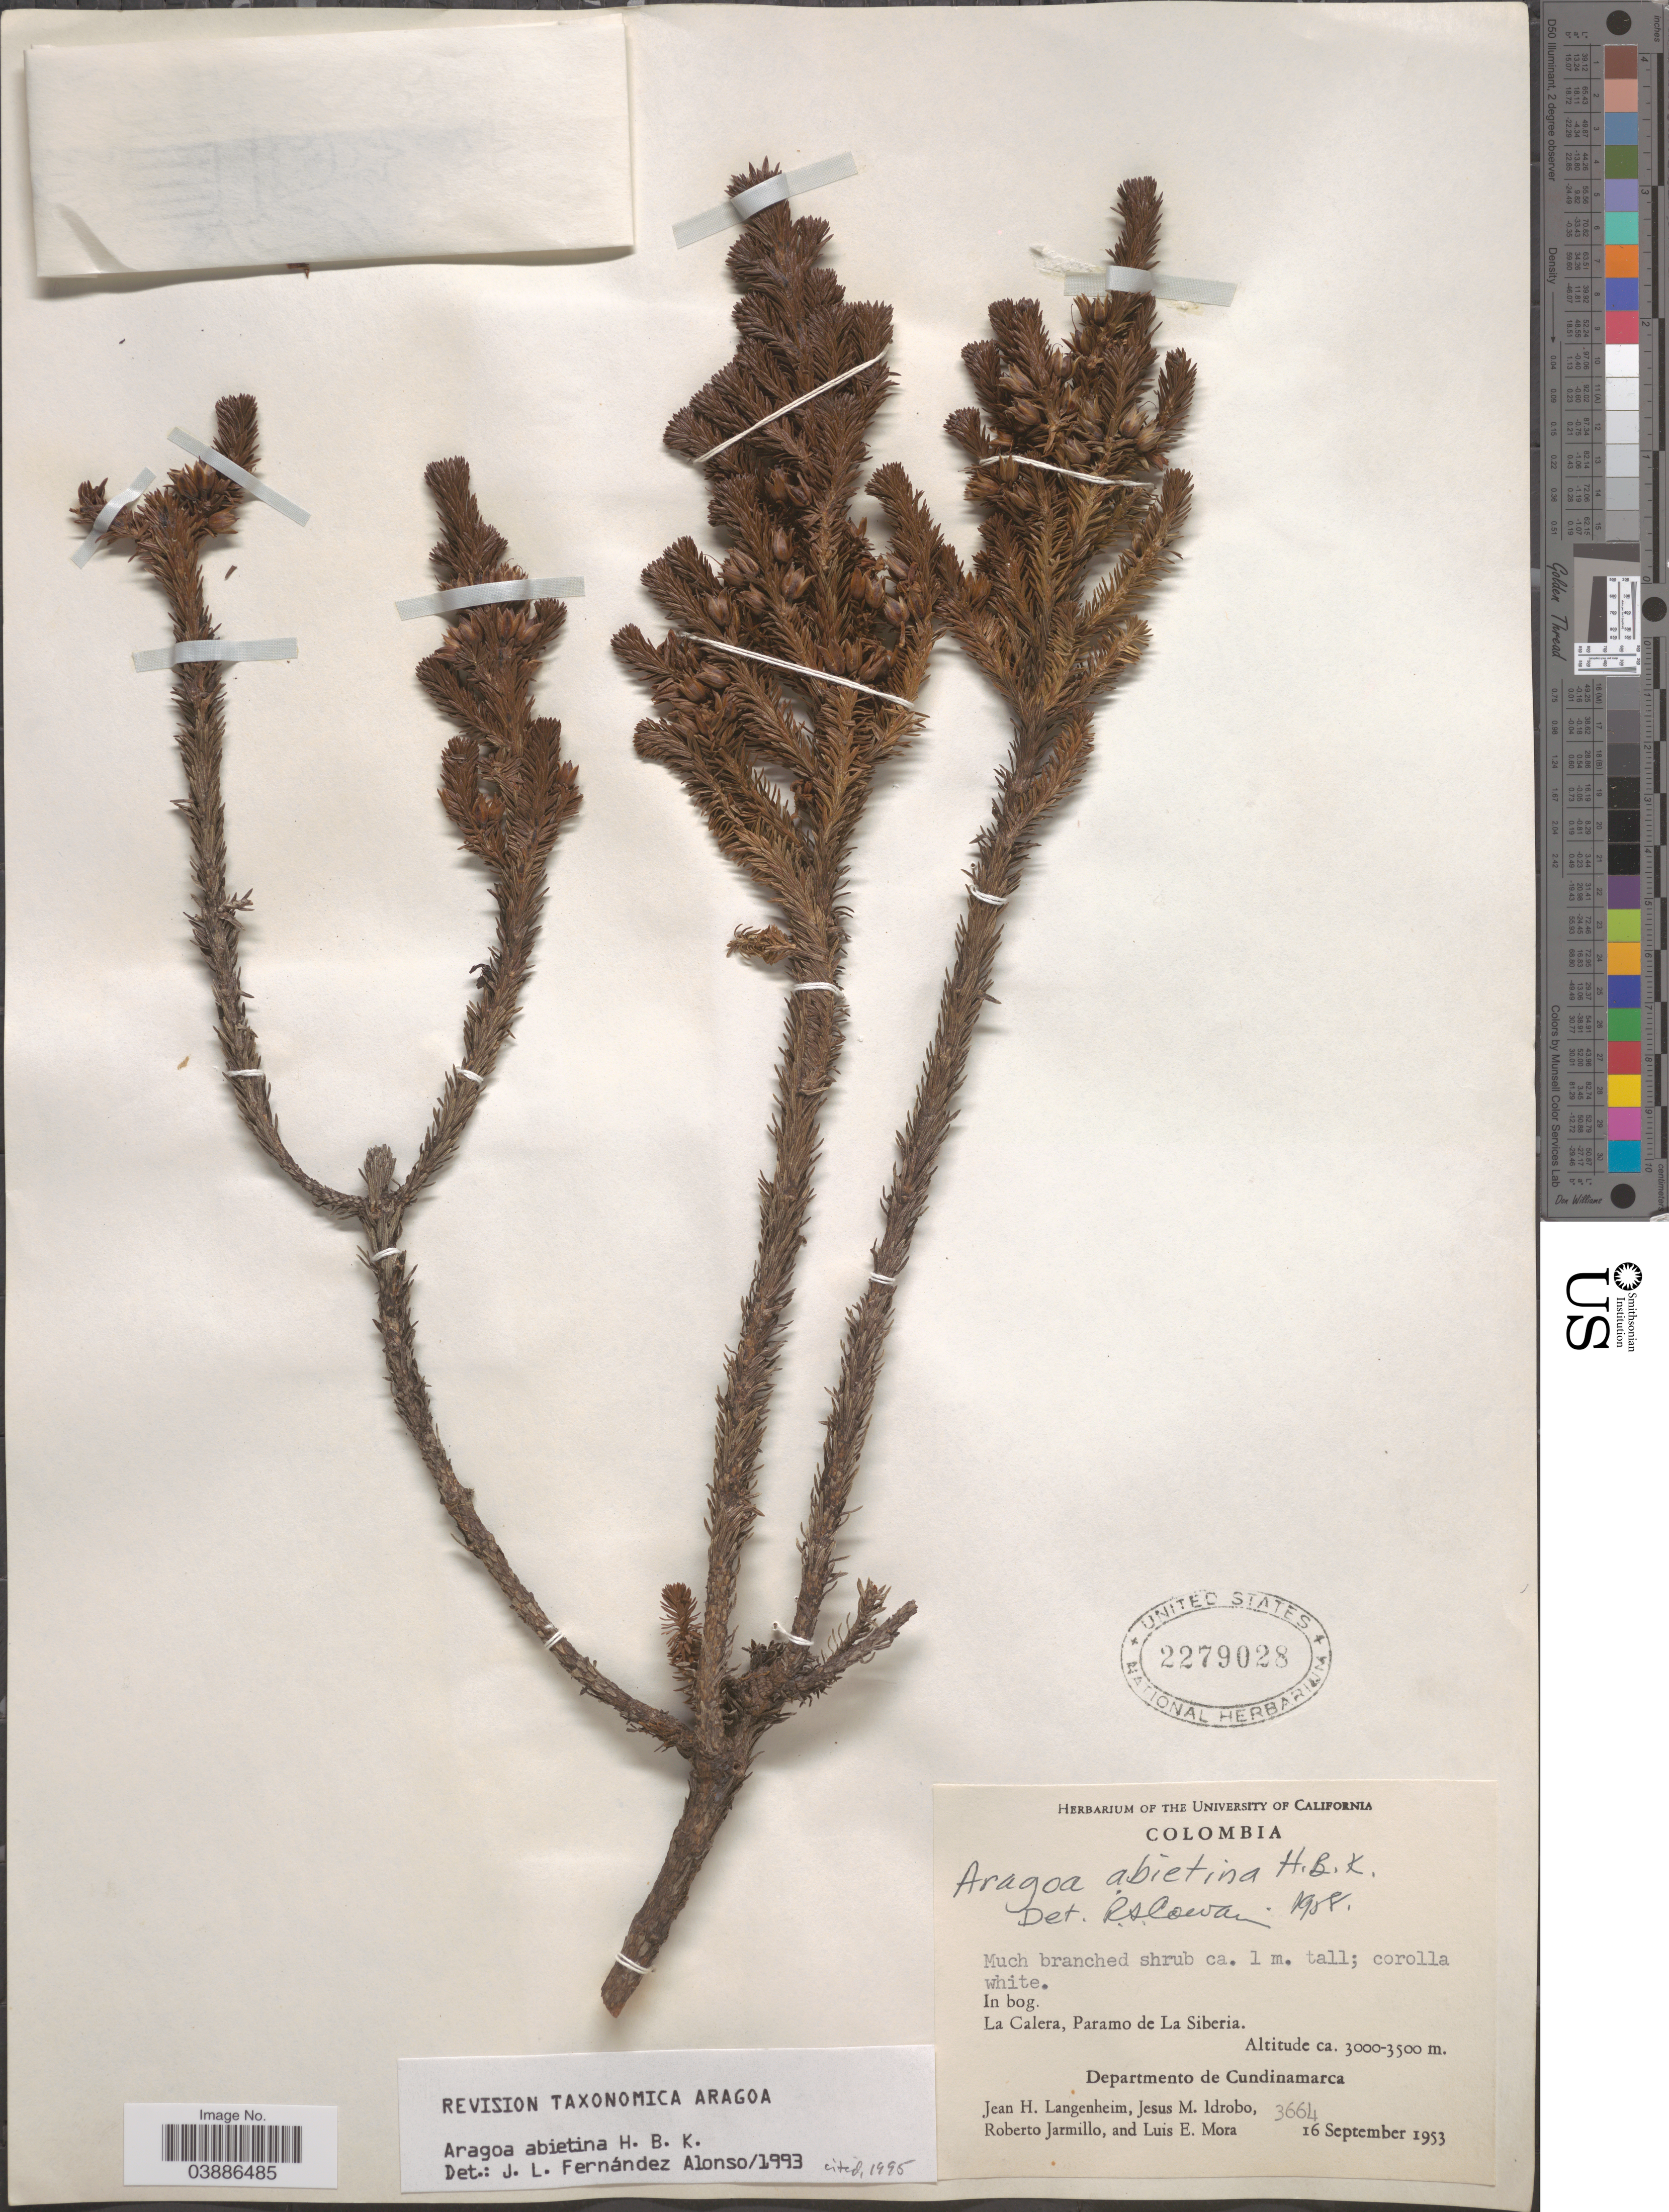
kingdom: Plantae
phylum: Tracheophyta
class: Magnoliopsida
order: Lamiales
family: Plantaginaceae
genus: Aragoa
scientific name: Aragoa abietina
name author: Kunth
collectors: J. H. Langenheim, J. M. Idrobo, R. Jarmillo & L. E. Mora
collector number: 3664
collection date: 1953-09-16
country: Colombia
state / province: Cundinamarca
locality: La Calera, Paramo de La Siberia. Departmento de Cundinamarca.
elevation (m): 3000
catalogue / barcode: US 2279028